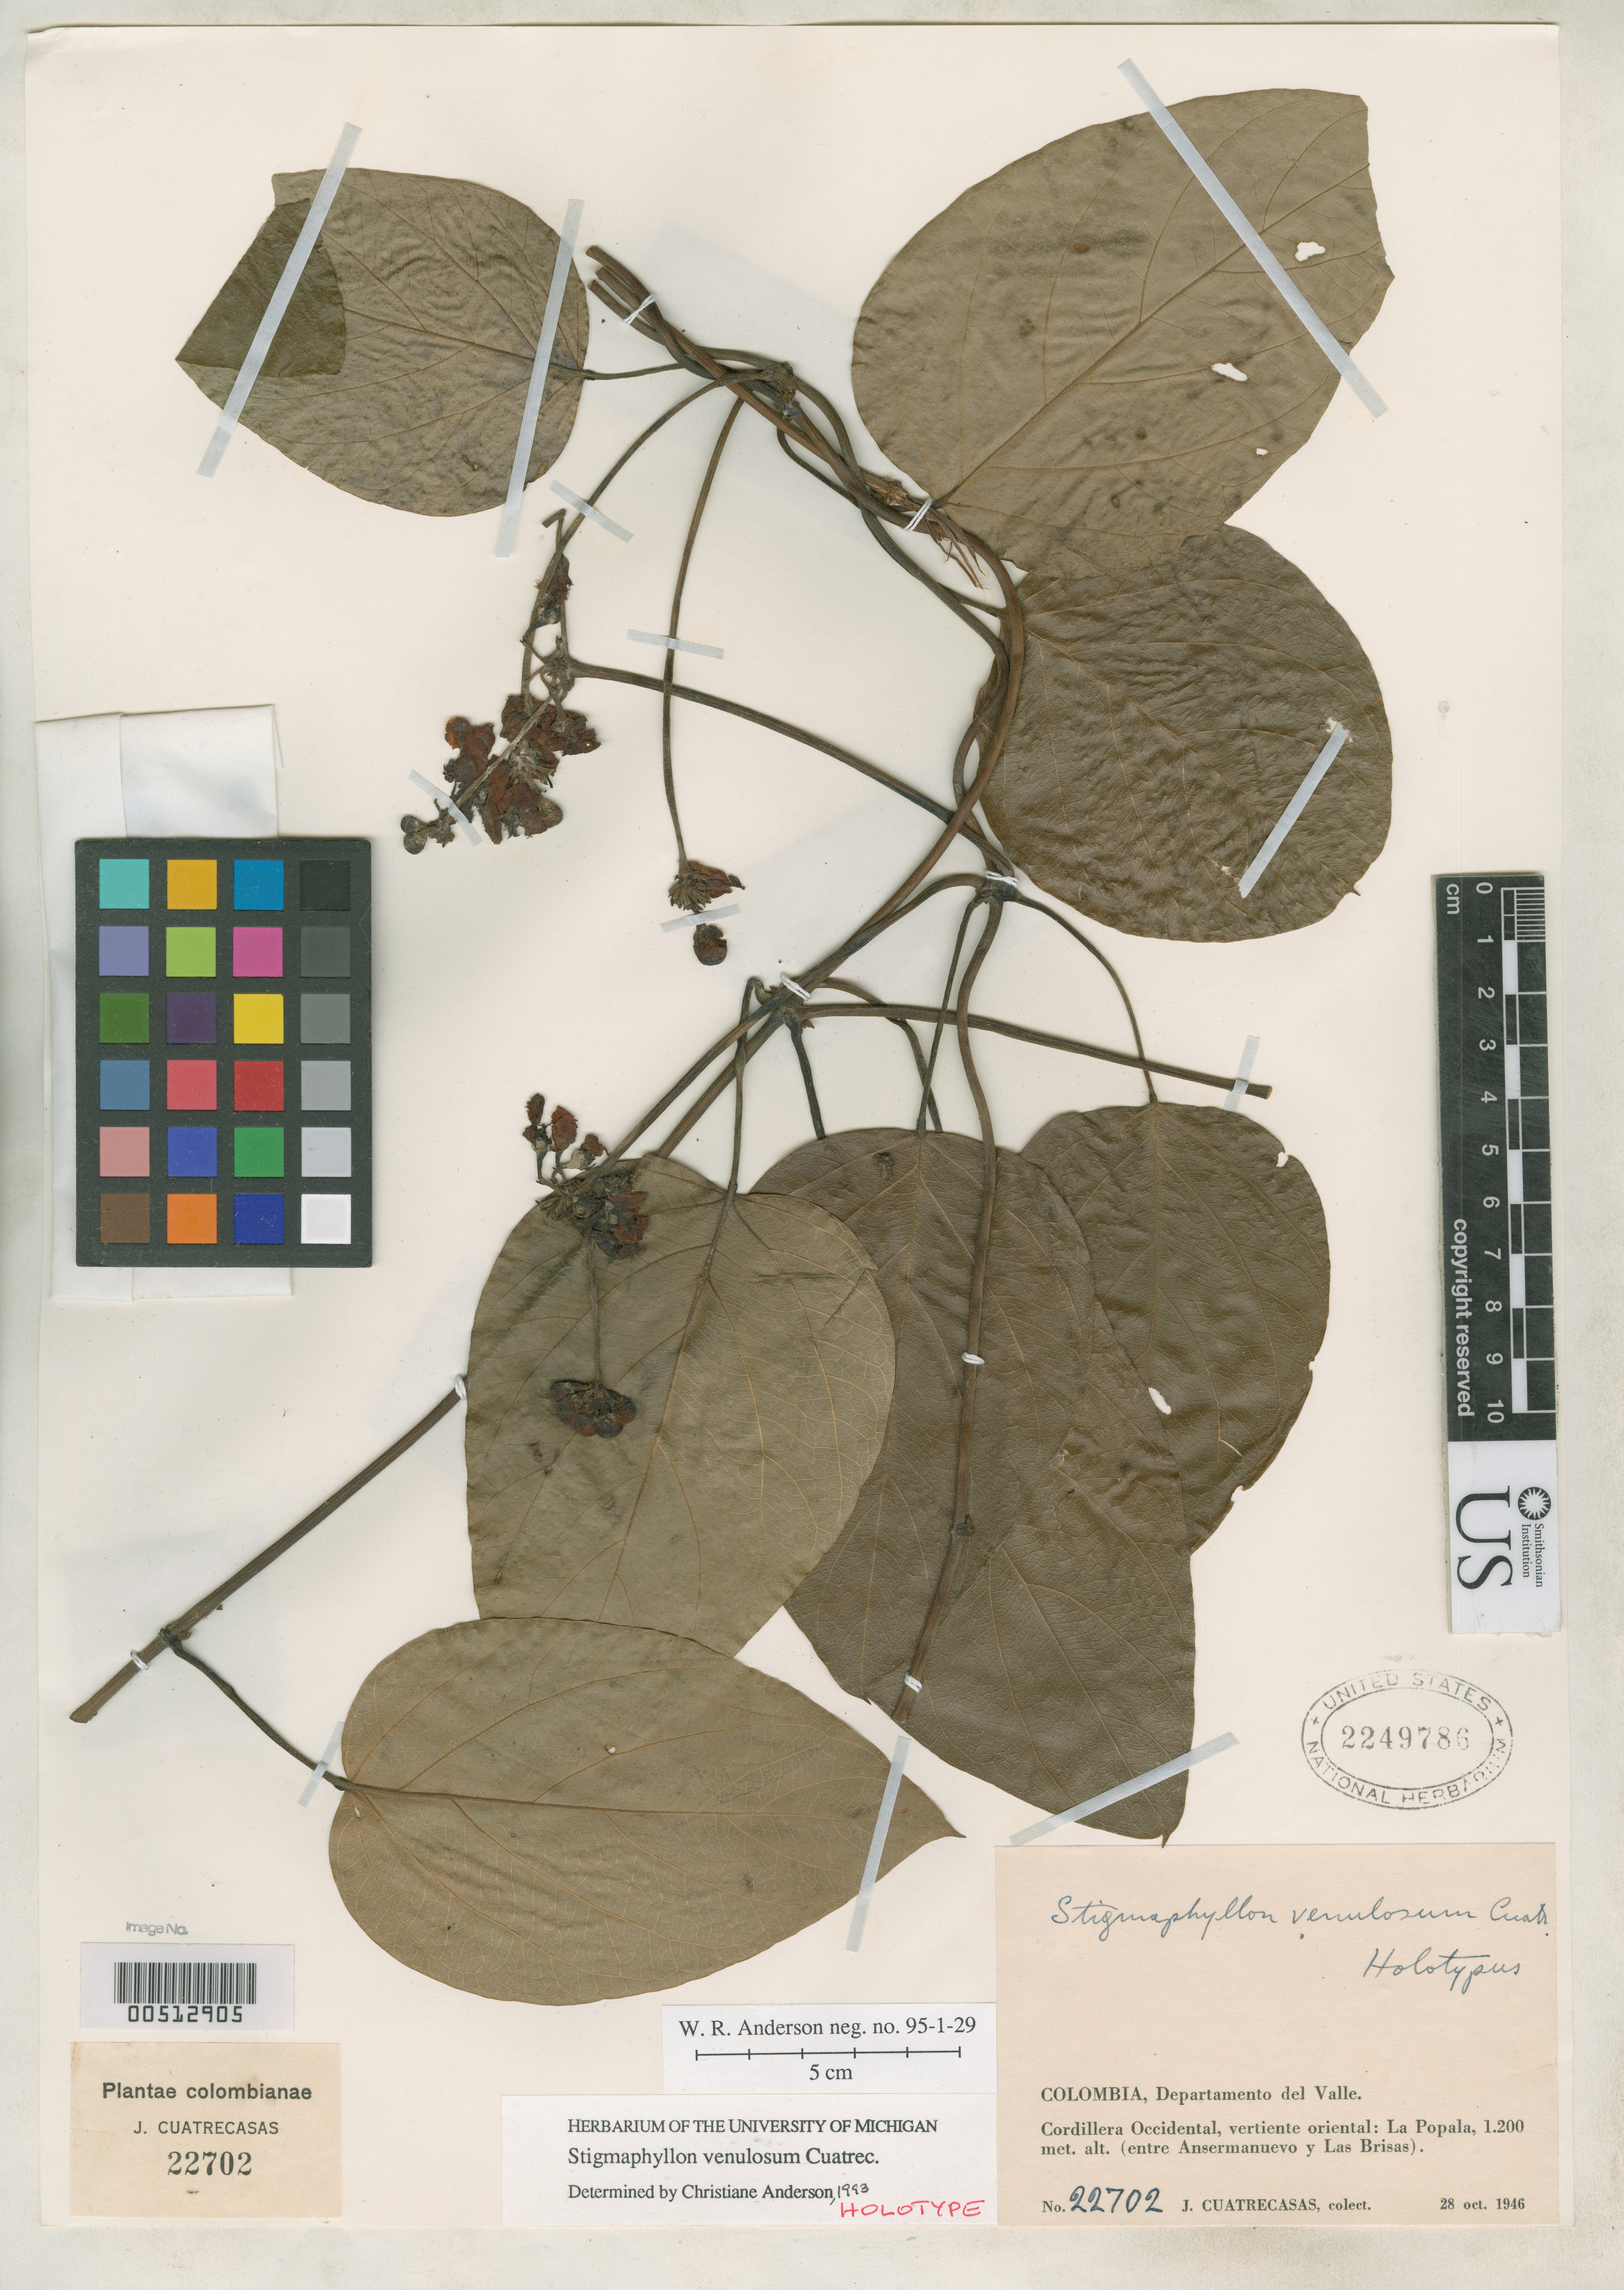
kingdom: Plantae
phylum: Tracheophyta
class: Magnoliopsida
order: Malpighiales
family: Malpighiaceae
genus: Stigmaphyllon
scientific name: Stigmaphyllon venulosum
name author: Cuatrec.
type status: Holotype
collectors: J. Cuatrecasas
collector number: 22702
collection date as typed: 28 Oct 1946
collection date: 1946-10-28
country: Colombia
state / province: Valle del Cauca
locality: Cordillera Occidental, Vertiente Oriental, La Popala a (between Anserma Nuevo and las Brisas).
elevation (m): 1200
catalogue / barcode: US 2249786